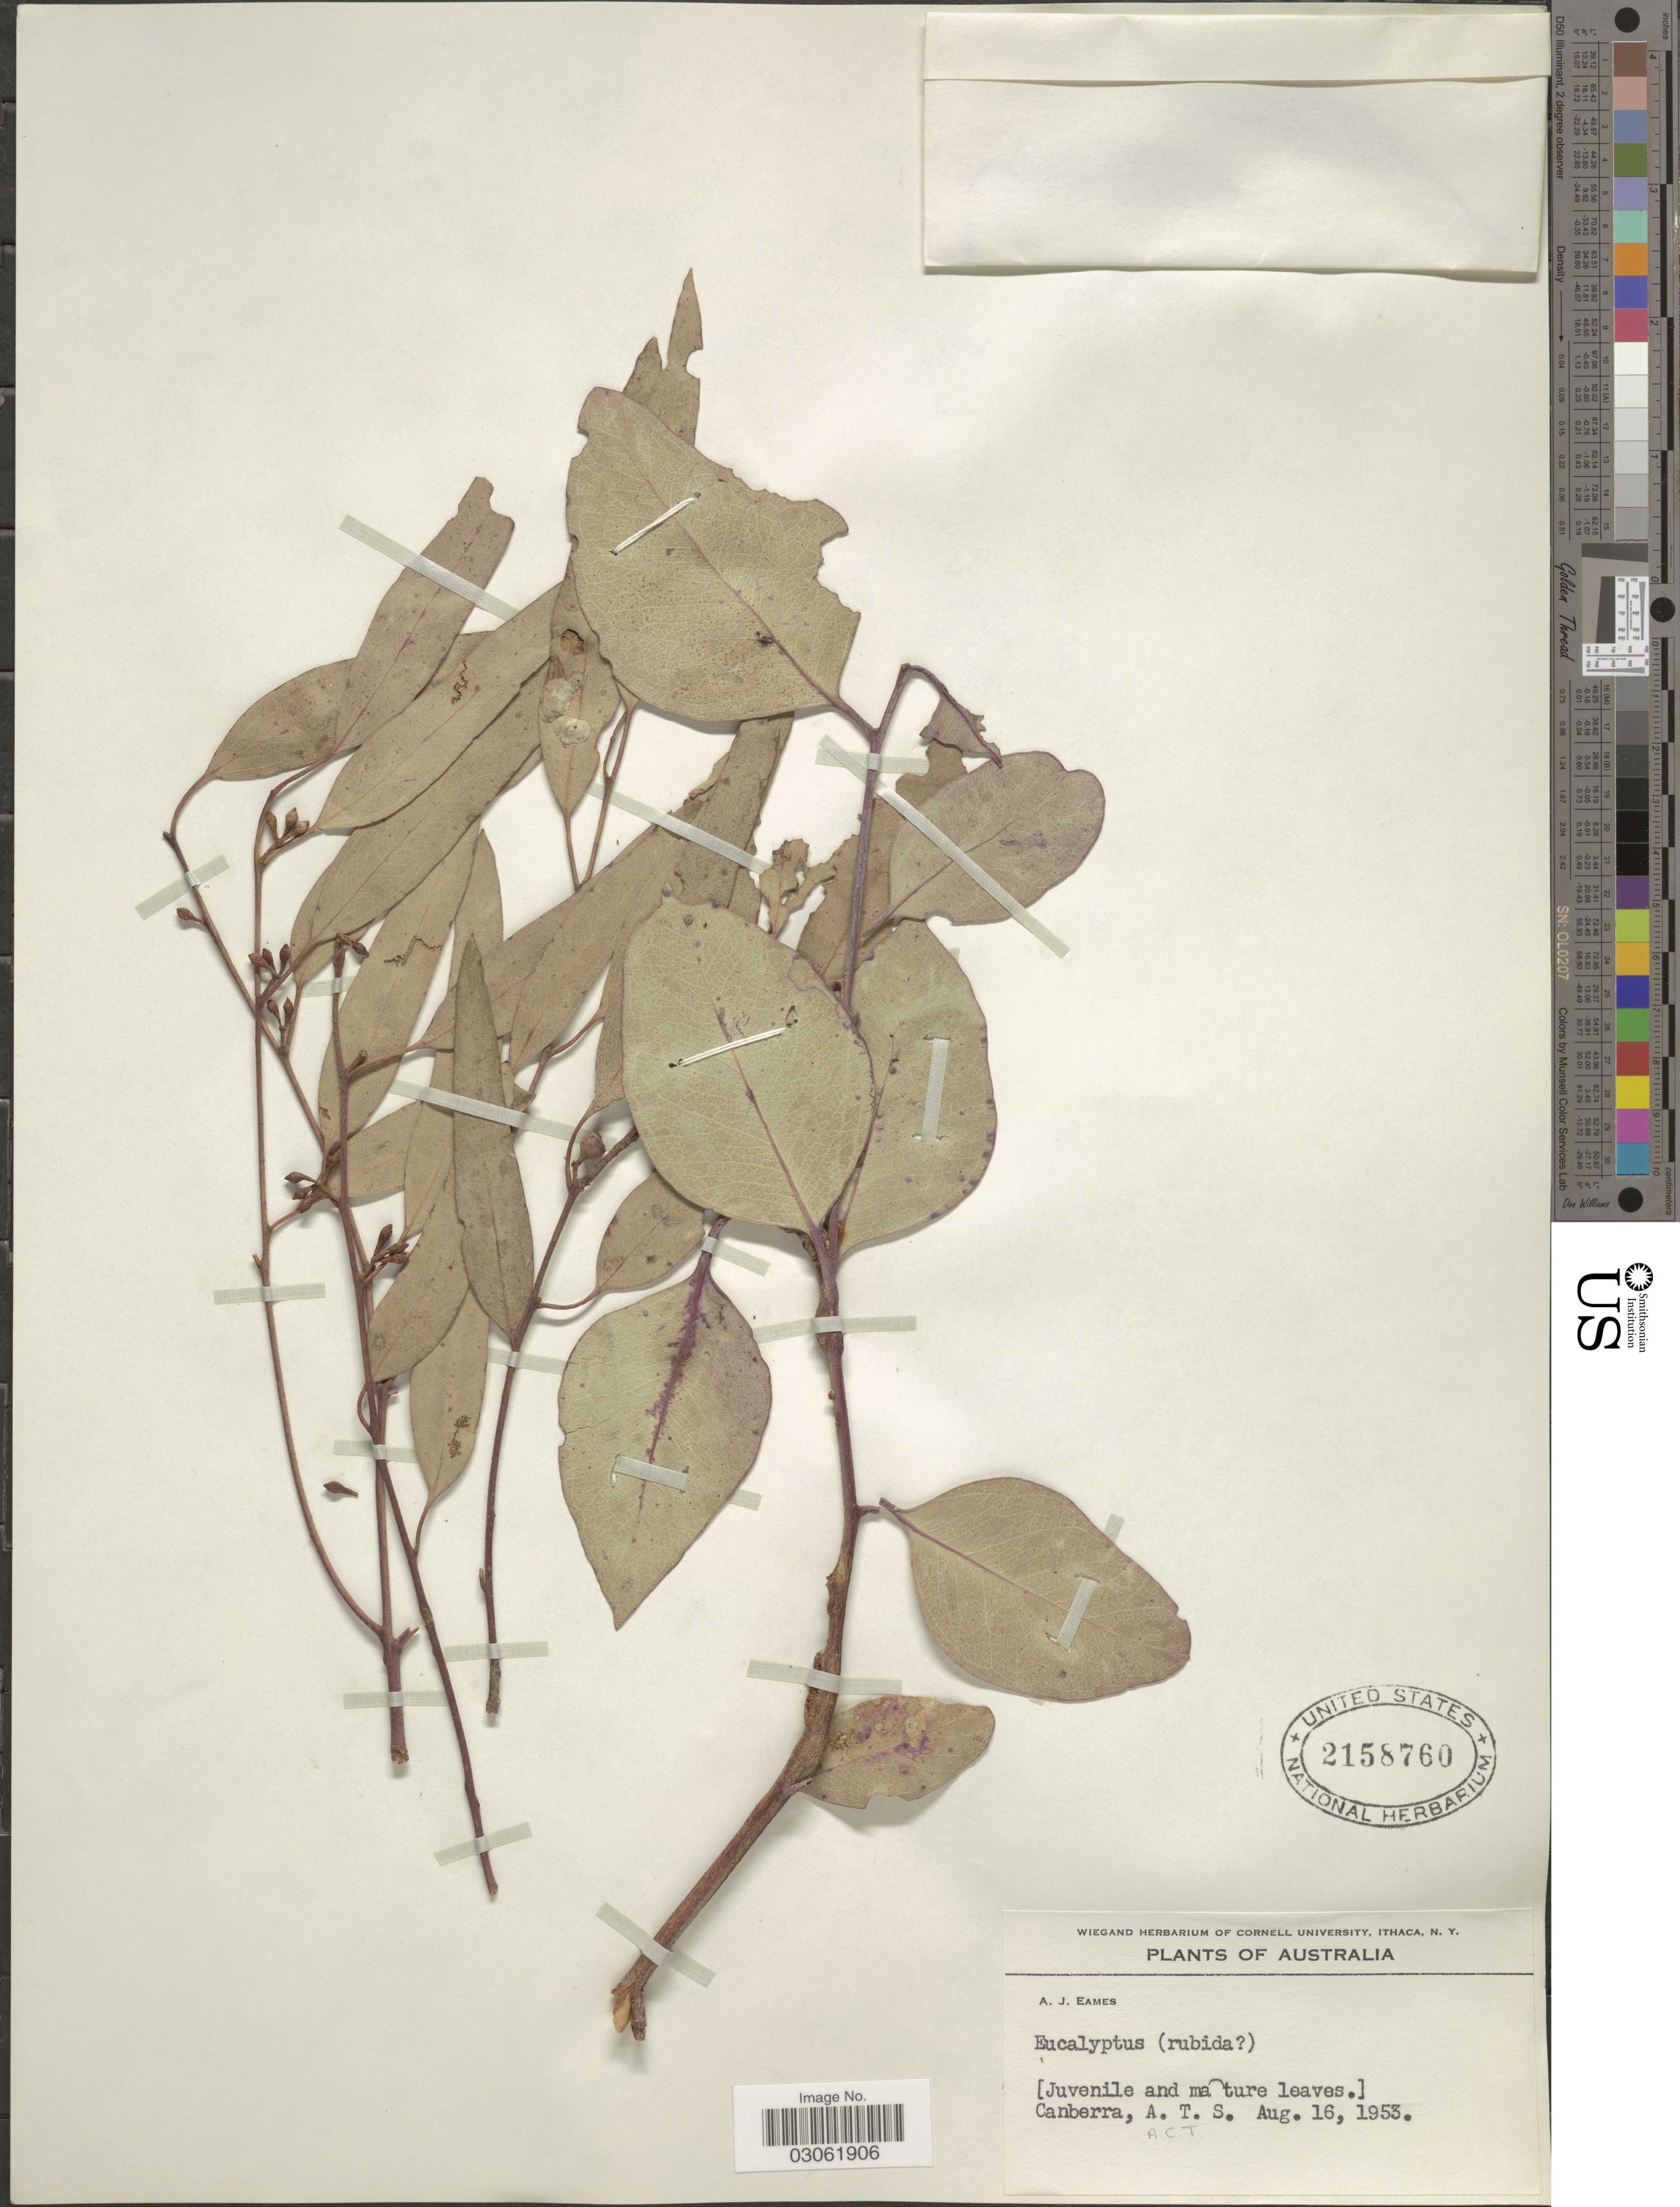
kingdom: Plantae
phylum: Tracheophyta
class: Magnoliopsida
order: Myrtales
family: Myrtaceae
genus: Eucalyptus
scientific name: Eucalyptus rubida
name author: H. Deane & Maiden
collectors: A. J. Eames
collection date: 1953-08-16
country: Australia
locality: Canberra, A.C.T.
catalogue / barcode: US 2158760